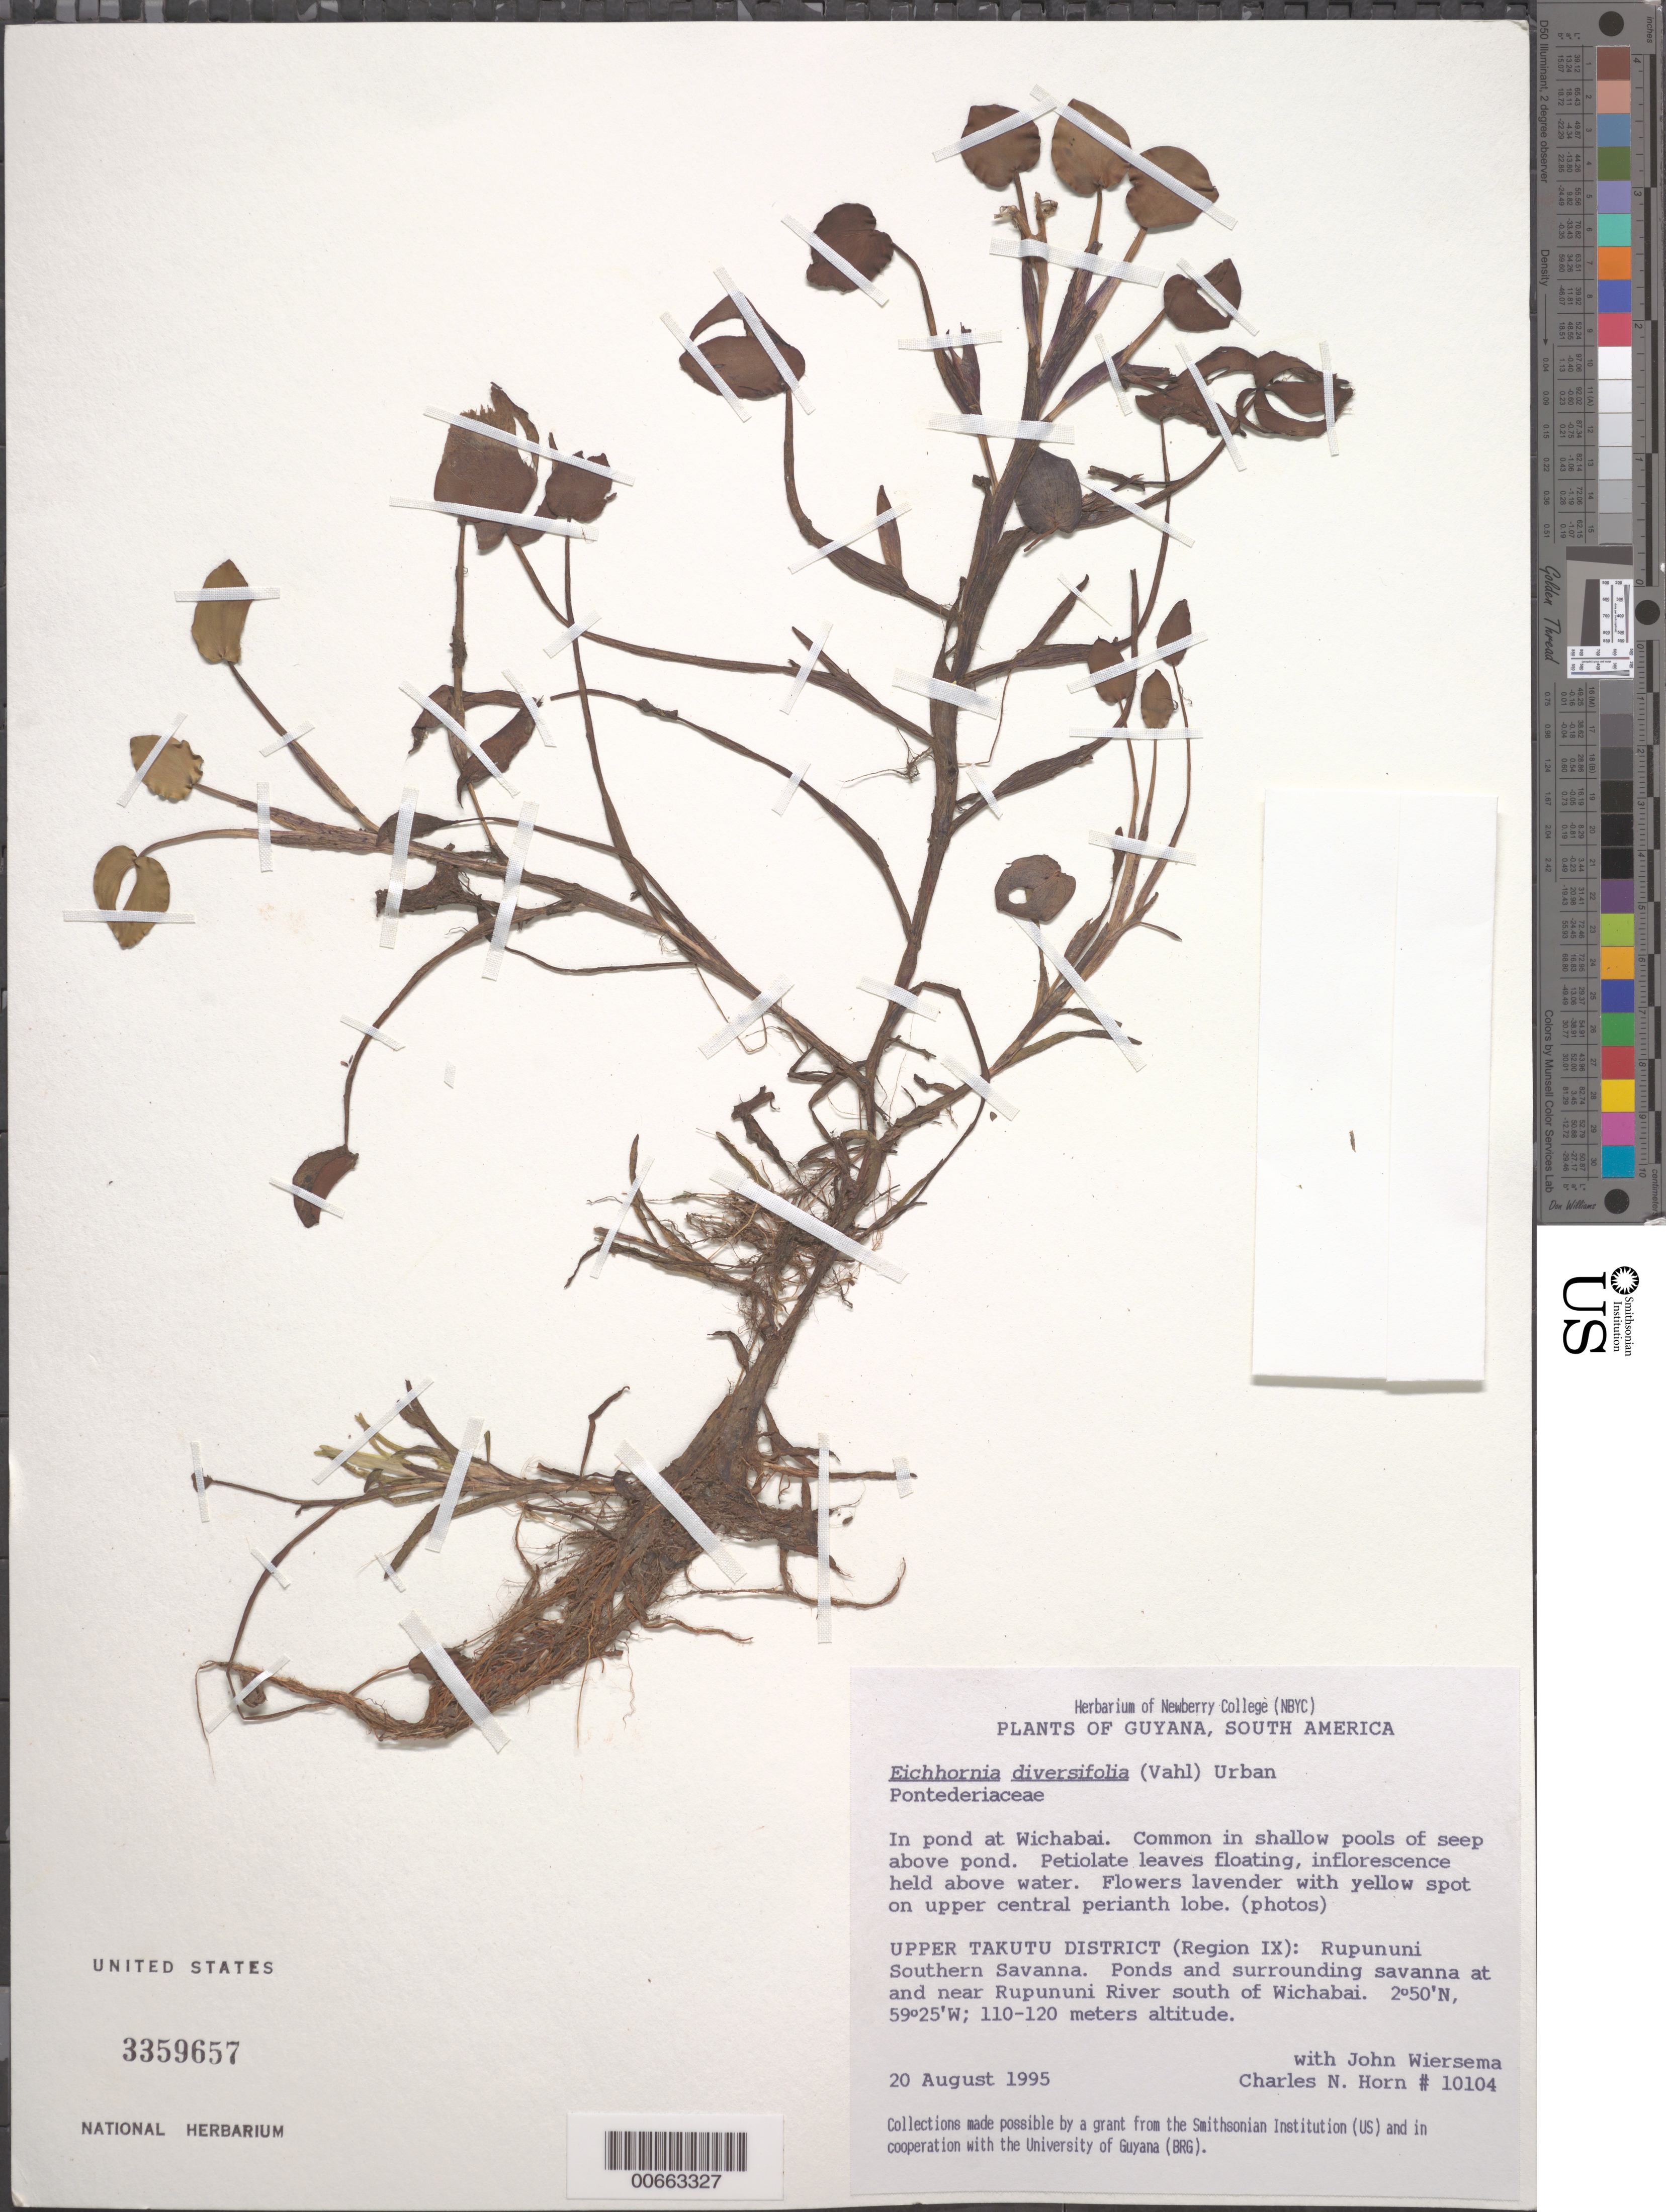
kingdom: Plantae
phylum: Tracheophyta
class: Liliopsida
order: Commelinales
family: Pontederiaceae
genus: Eichhornia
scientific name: Eichhornia diversifolia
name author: (Vahl) Urb.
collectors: C. N. Horn & J. H. Wiersema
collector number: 10104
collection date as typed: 20-Aug-95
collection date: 1995-08-20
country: Guyana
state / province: U. Takutu-U. Essequibo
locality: Rupununi Southern Savanna, Rupununi R., S of Wichabai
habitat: In pond at Wichabai, in shallow pools of seep above pond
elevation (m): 110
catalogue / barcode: US 3359657